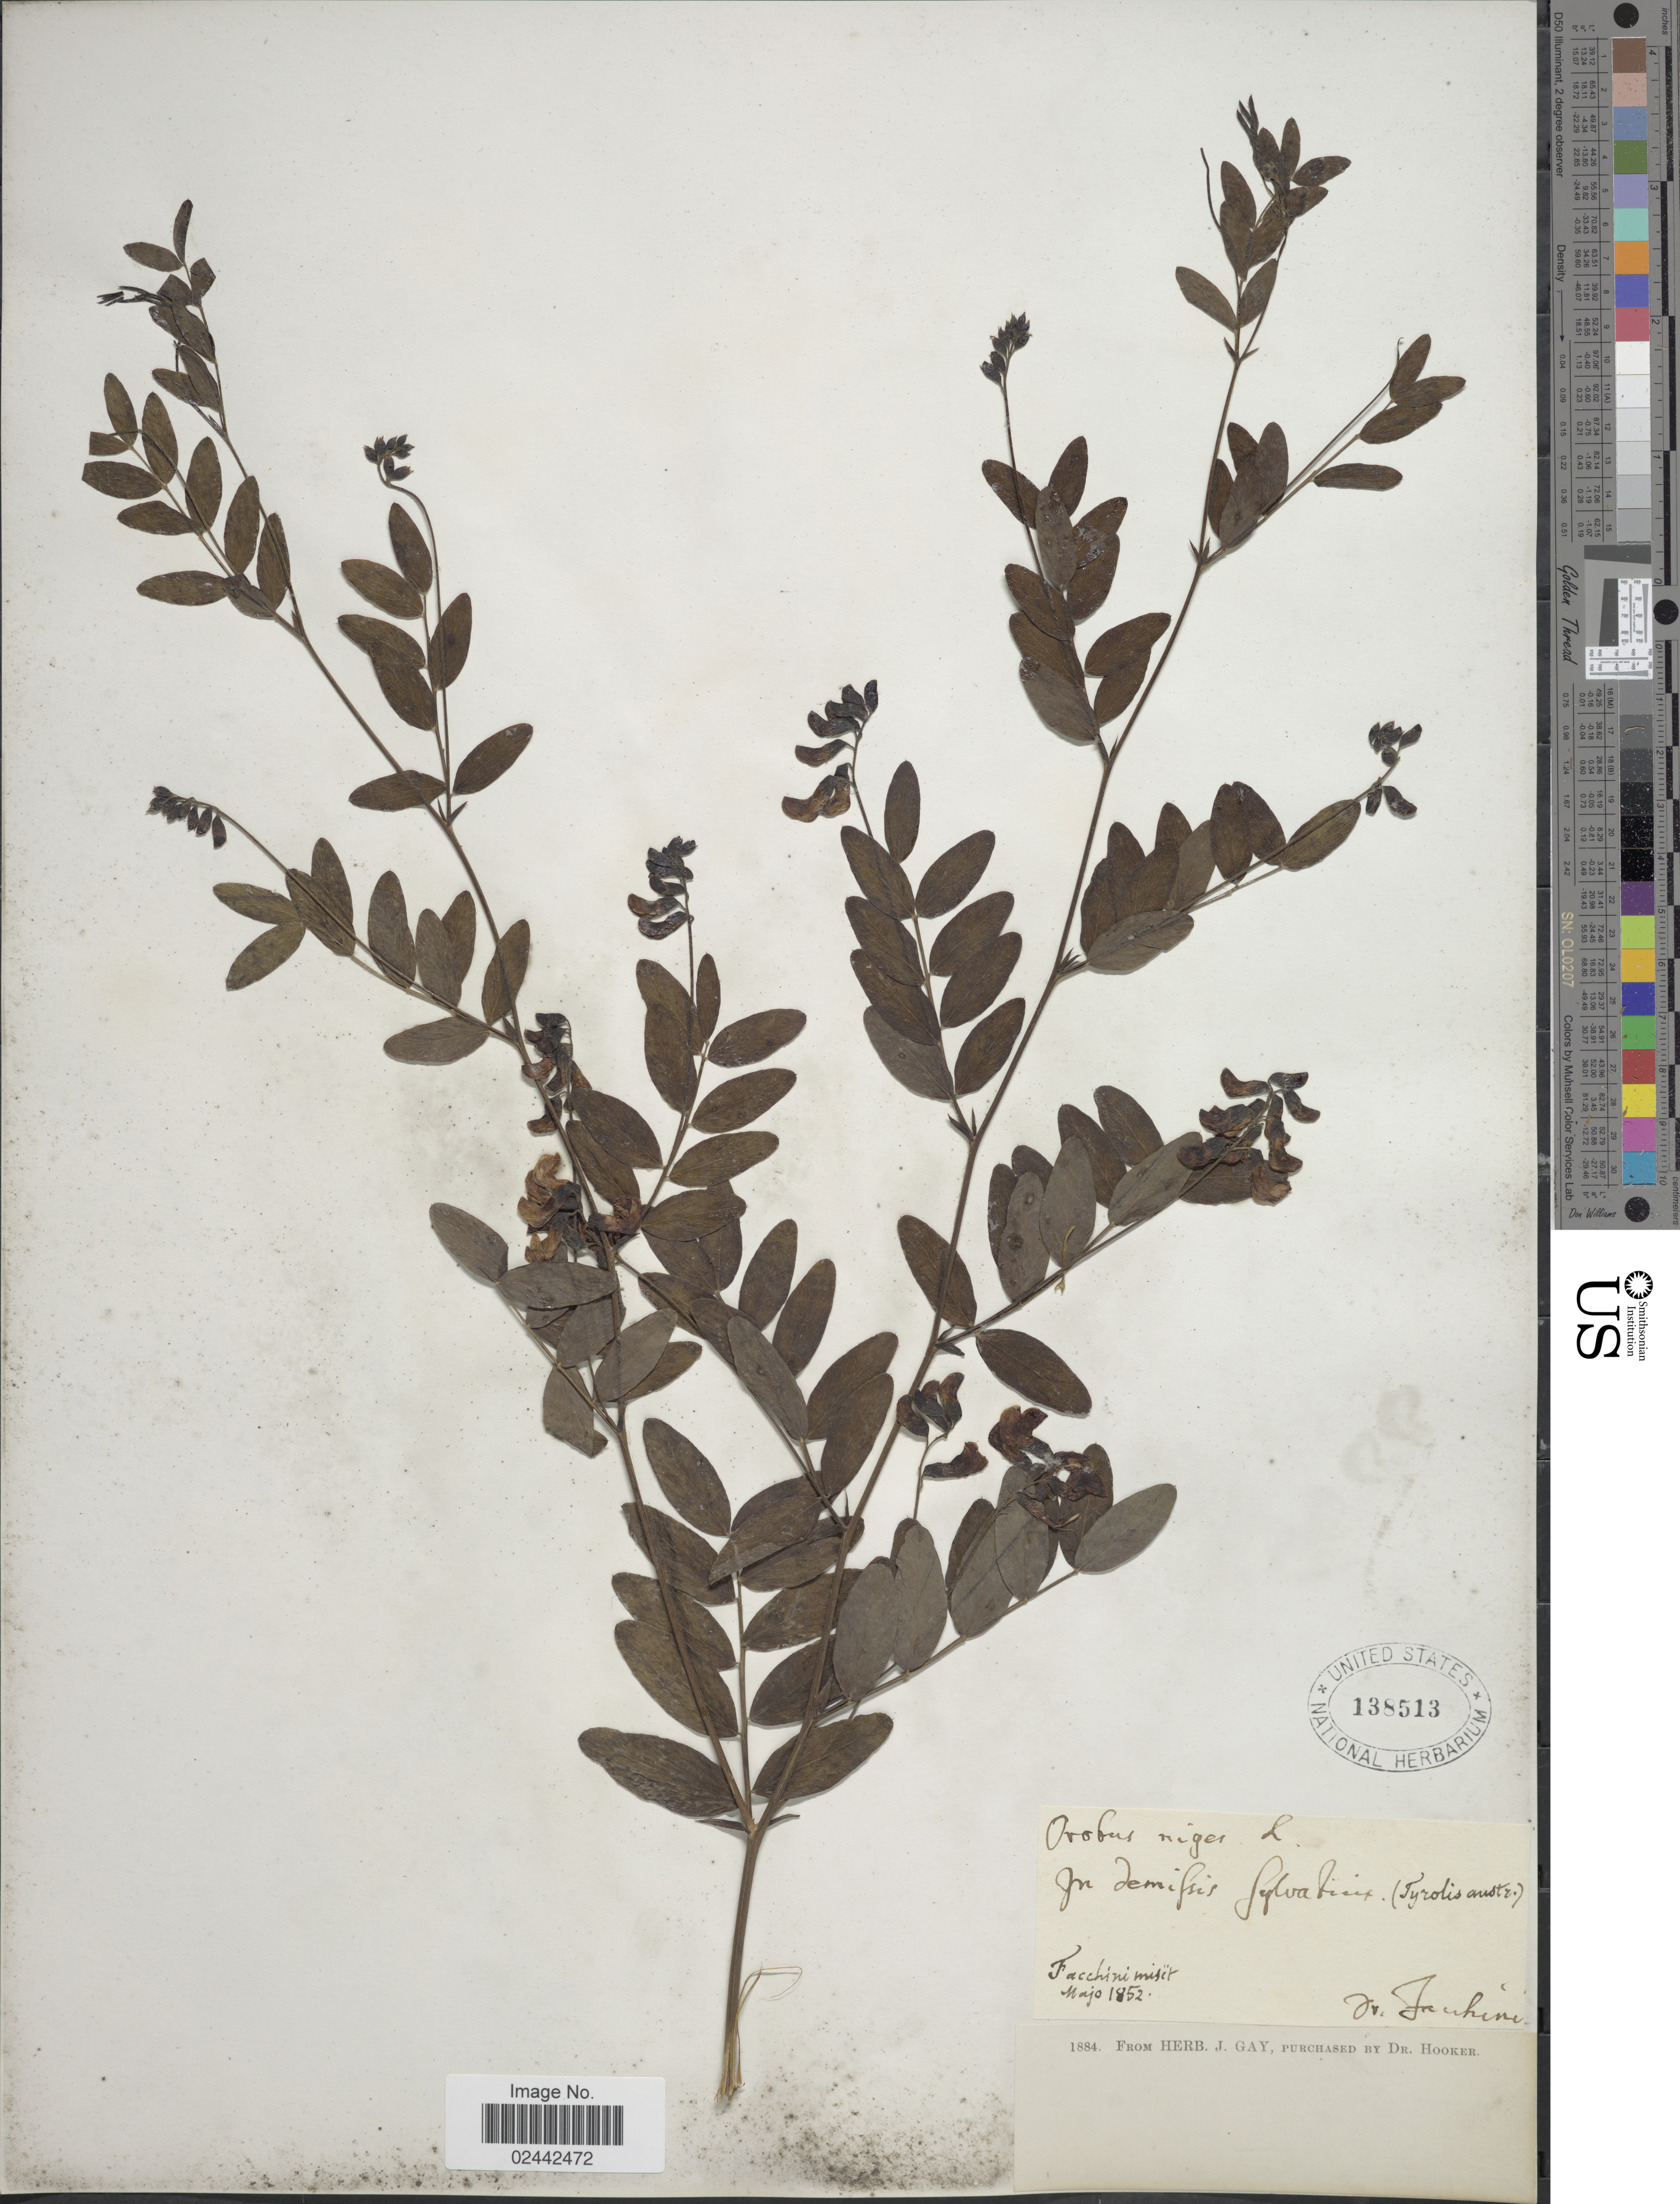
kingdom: Plantae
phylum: Tracheophyta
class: Magnoliopsida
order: Fabales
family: Fabaceae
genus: Lathyrus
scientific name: Lathyrus niger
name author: (L.) Bernh.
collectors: Facchini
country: Austria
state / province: Tirol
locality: In demifsis Sylcatiux (Tyrlois austr.).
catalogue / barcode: US 138513